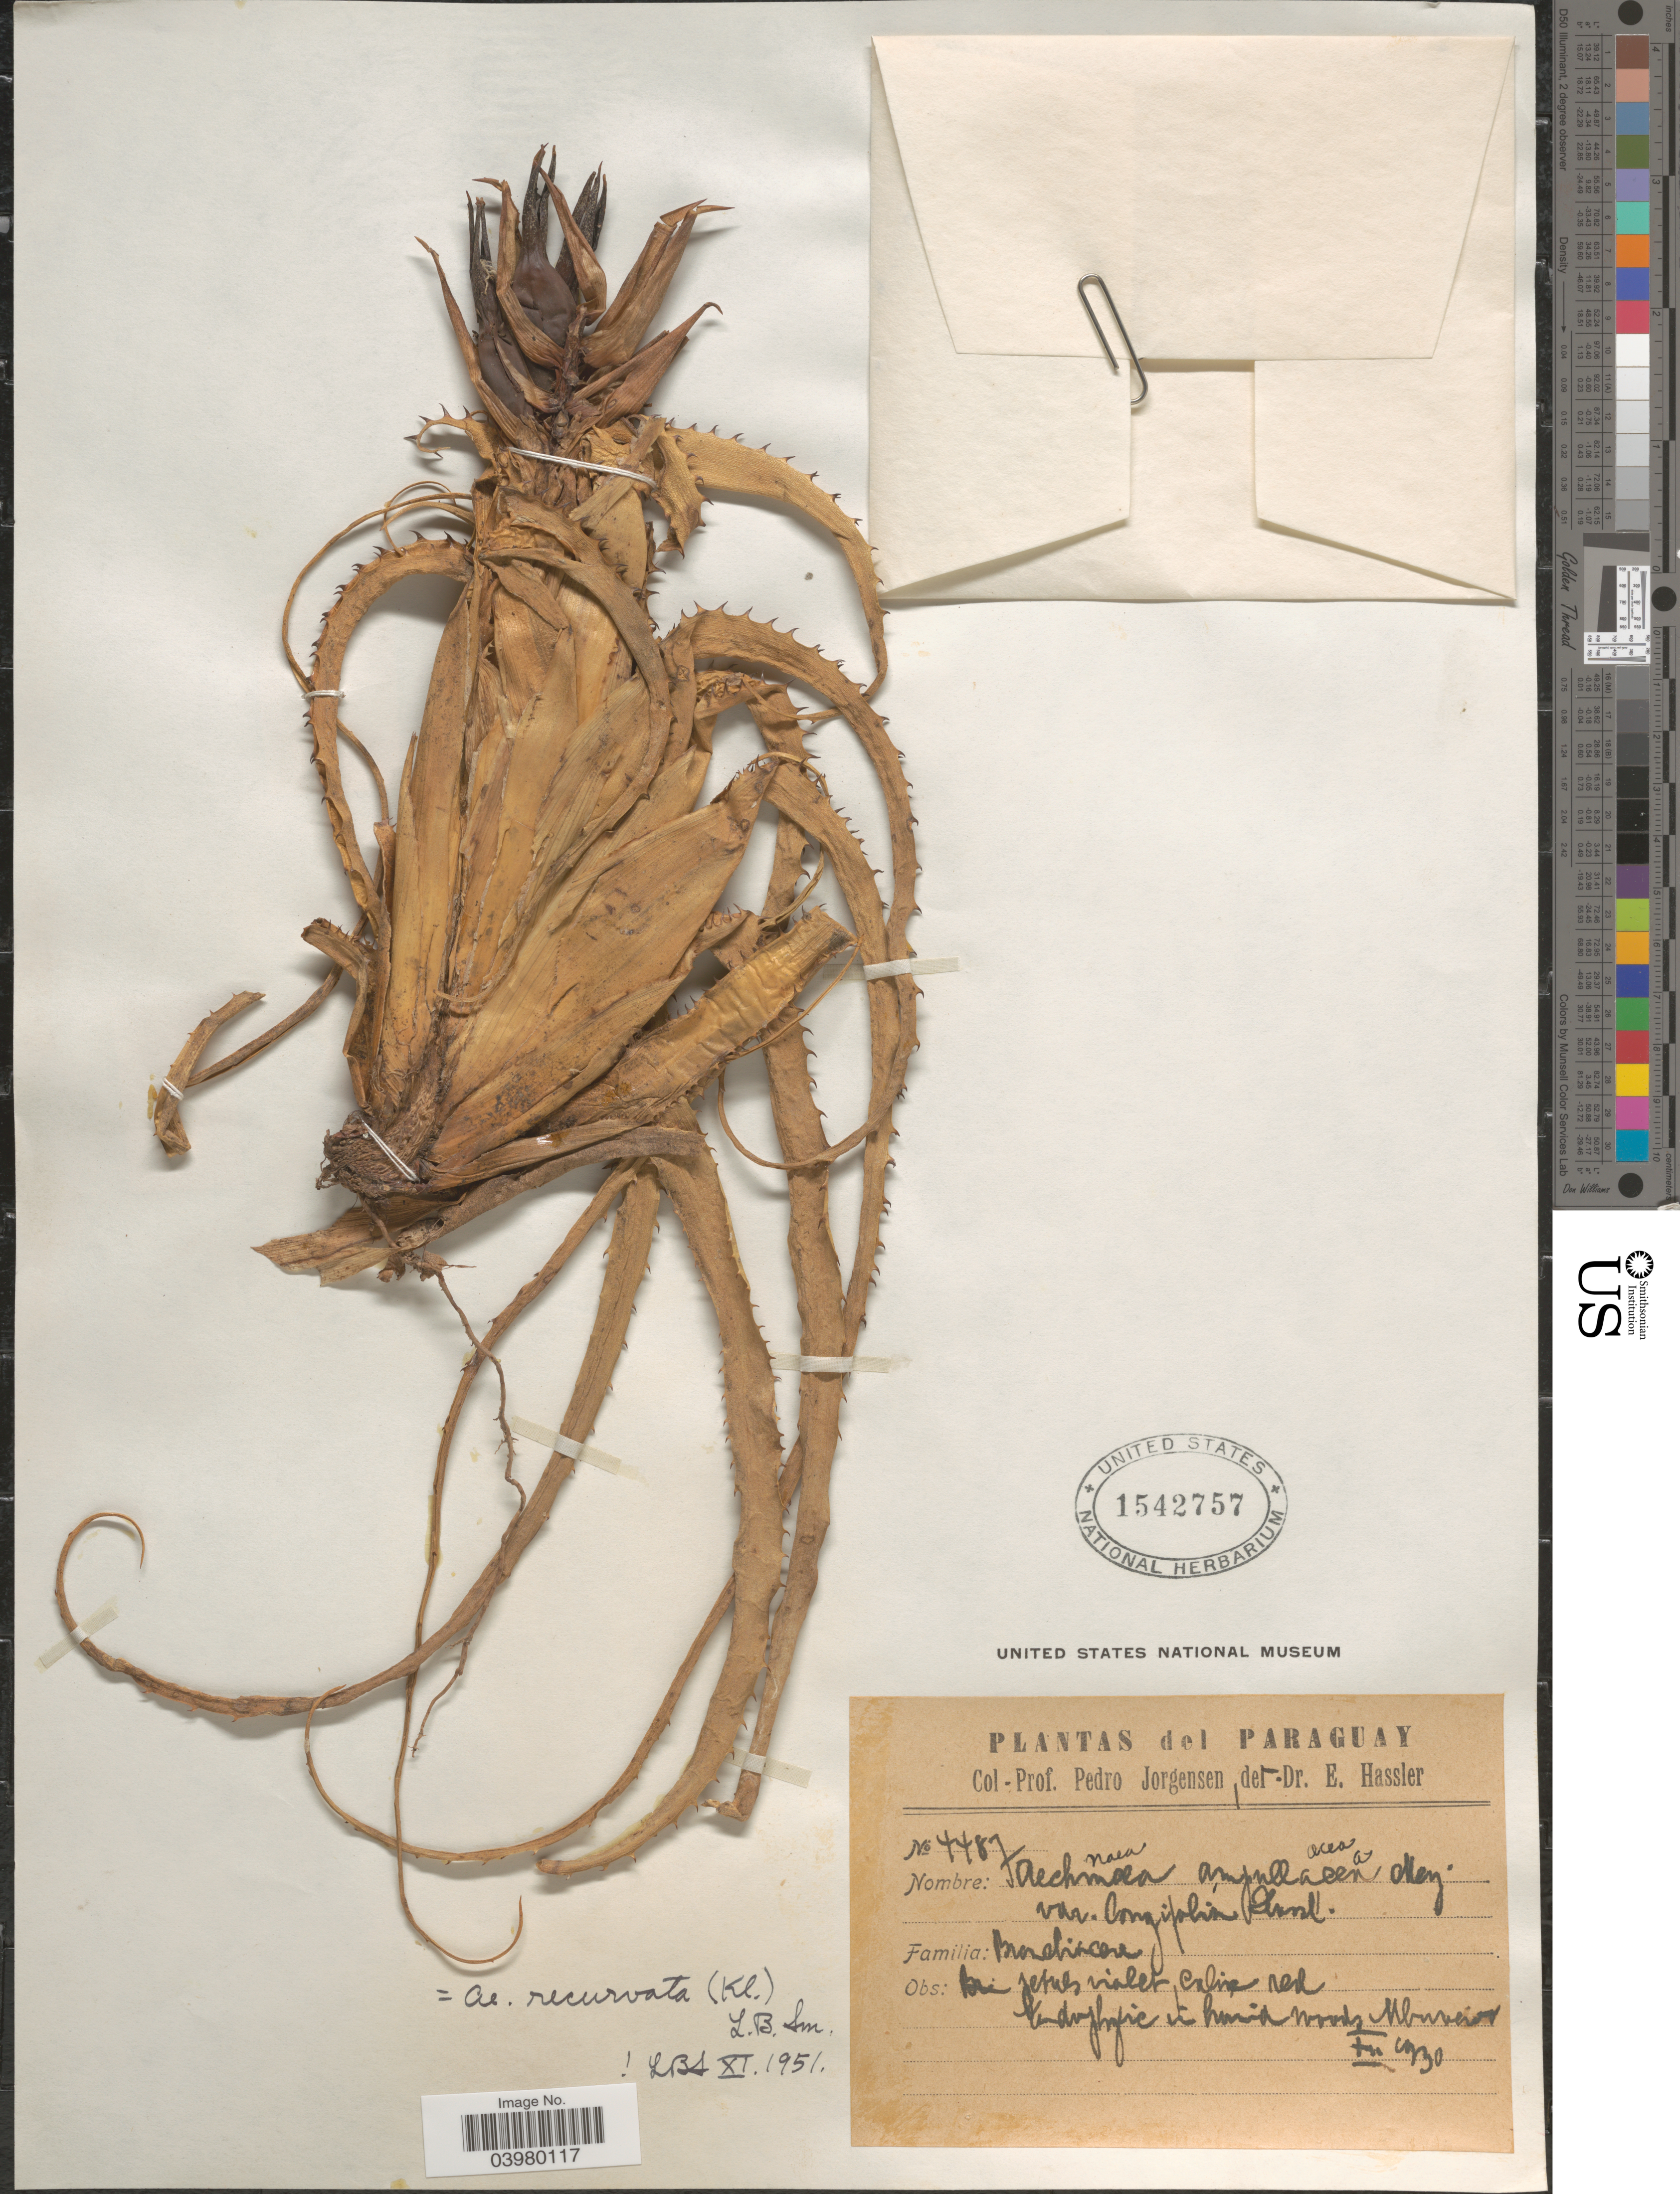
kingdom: Plantae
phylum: Tracheophyta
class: Liliopsida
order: Poales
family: Bromeliaceae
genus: Aechmea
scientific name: Aechmea recurvata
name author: (Klotzsch) L.B. Sm.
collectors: P. Jörgensen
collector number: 4487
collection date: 1930-12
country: Paraguay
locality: In humid woods Mbururu.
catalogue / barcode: US 1542757